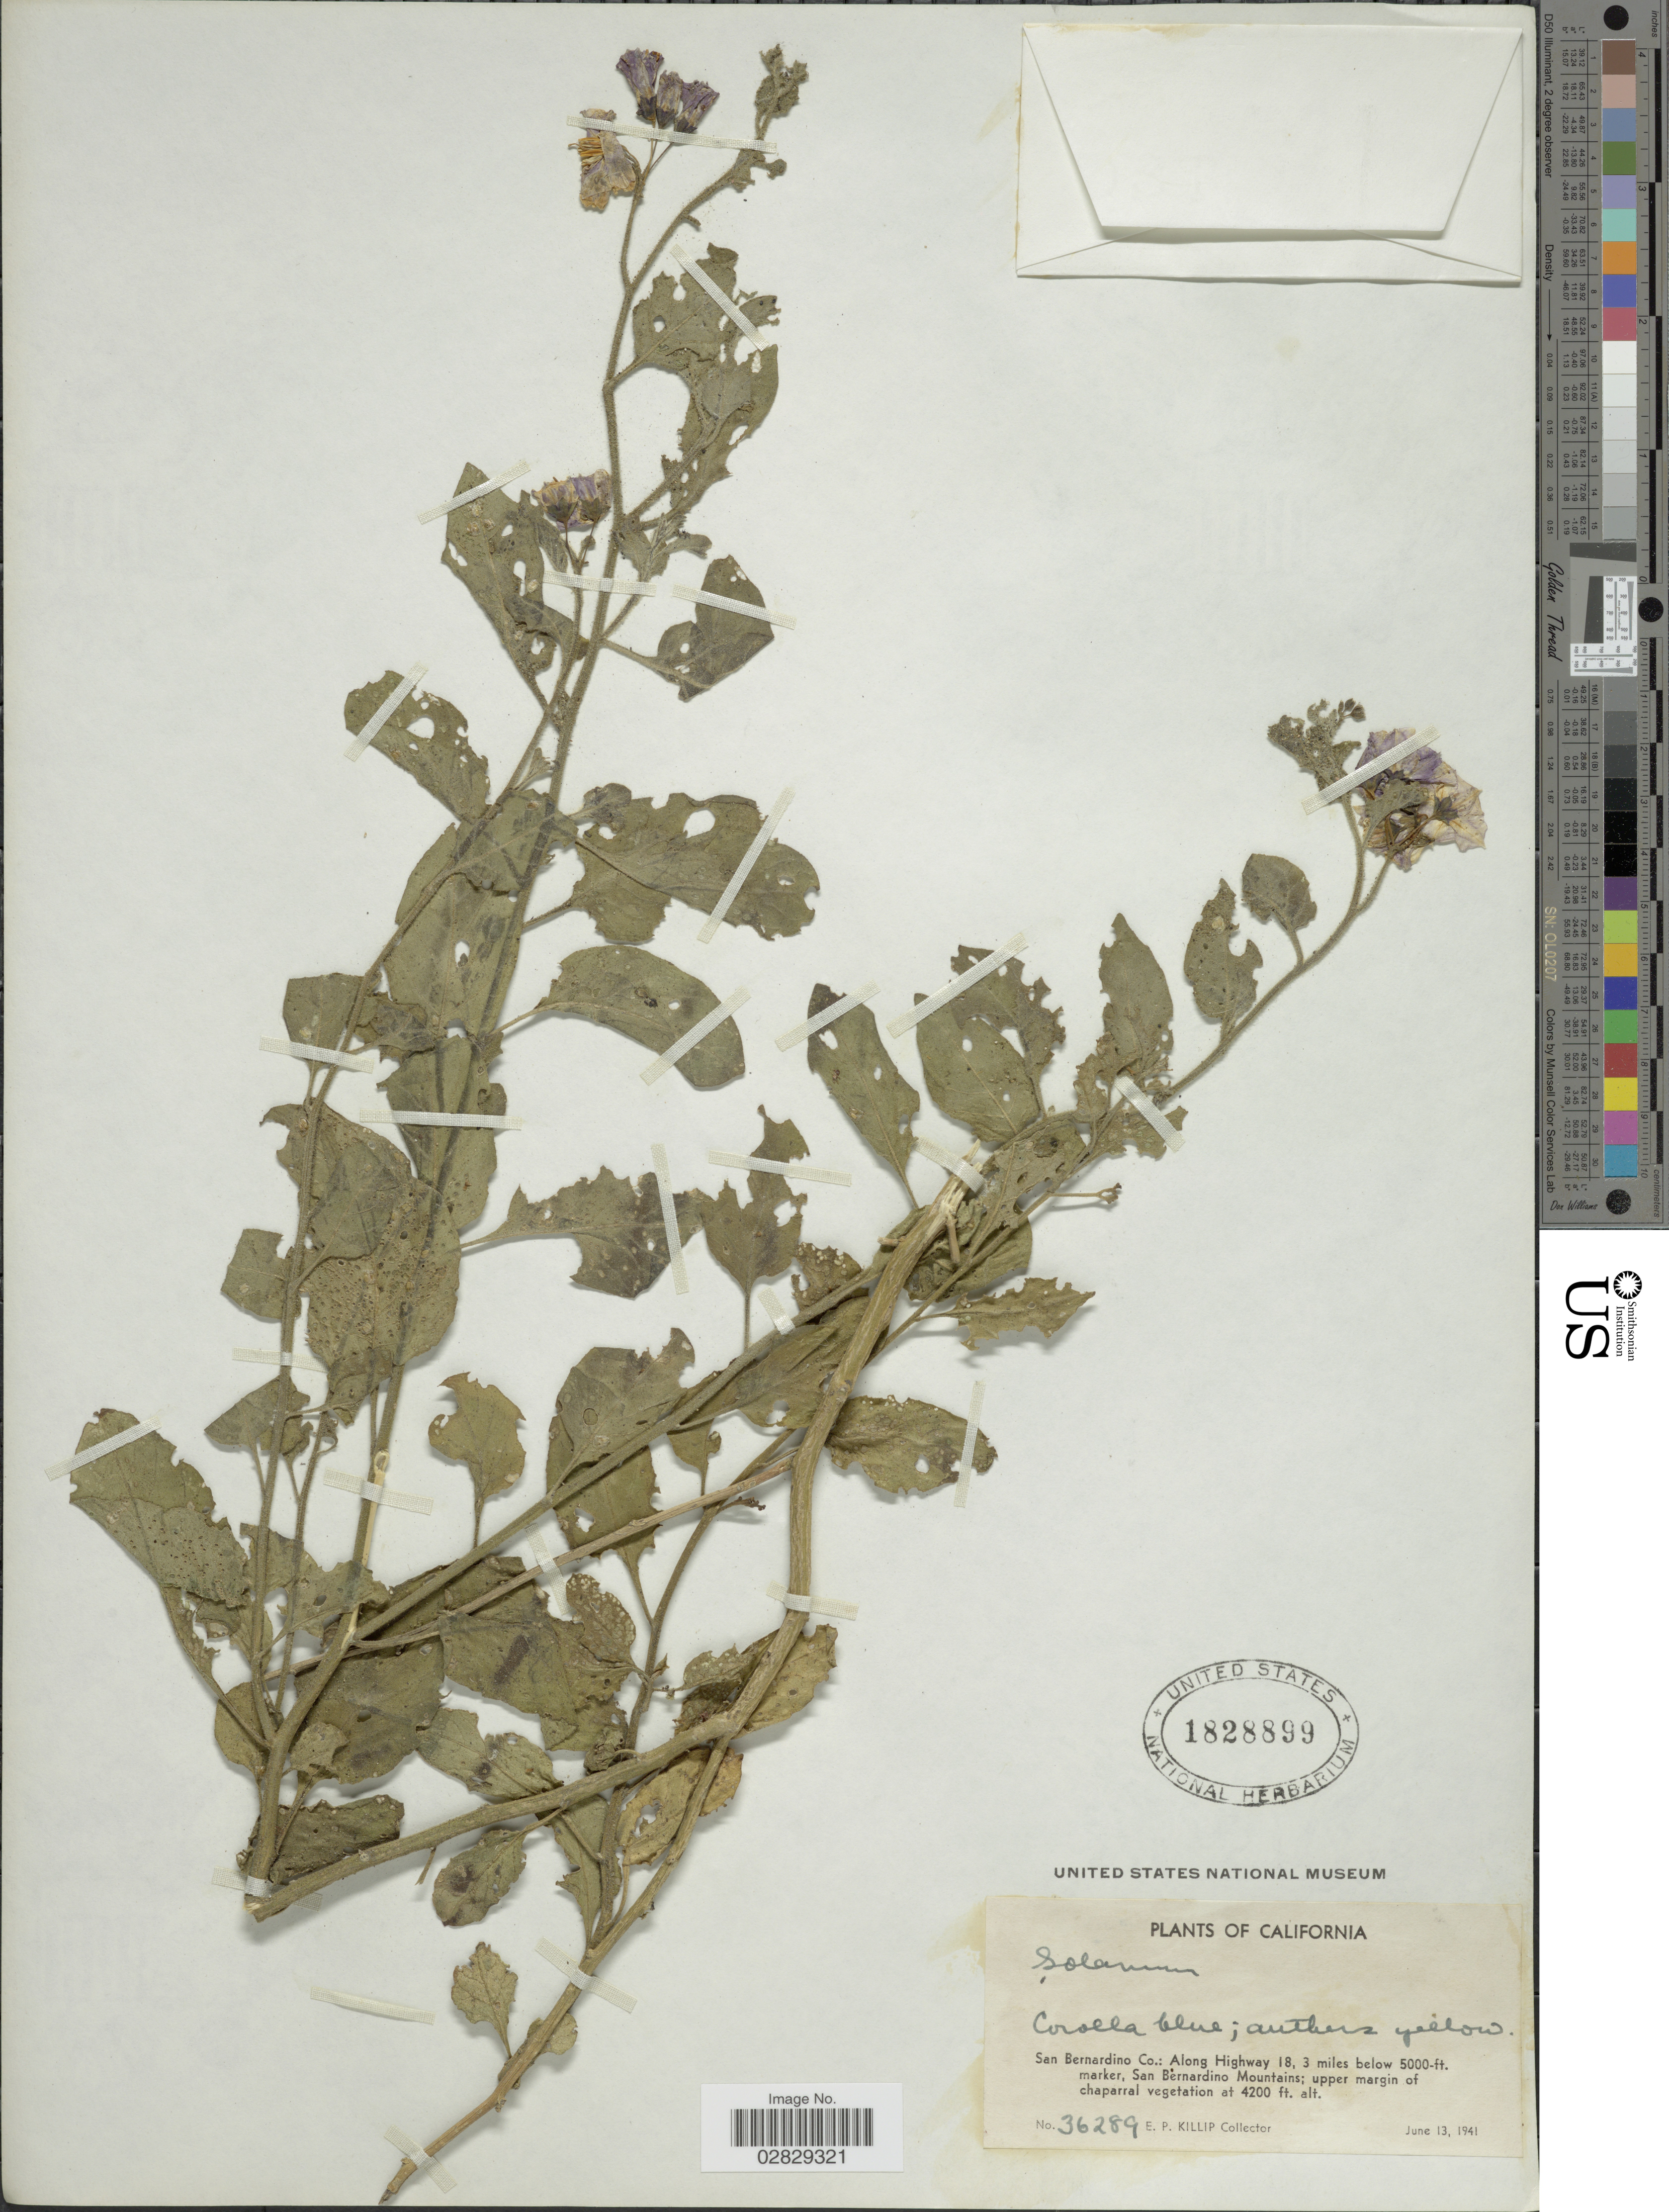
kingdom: Plantae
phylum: Tracheophyta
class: Magnoliopsida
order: Solanales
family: Solanaceae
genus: Solanum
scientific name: Solanum sp.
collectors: E. P. Killip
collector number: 36289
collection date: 1941-06-13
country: United States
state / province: California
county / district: San Bernardino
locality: San Bernardino Co.: Along Highway 18, 3 miles below 5000-ft. marker, San Bernardino Mountains; upper margin of chaparral vegetation.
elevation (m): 1280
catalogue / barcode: US 1828899